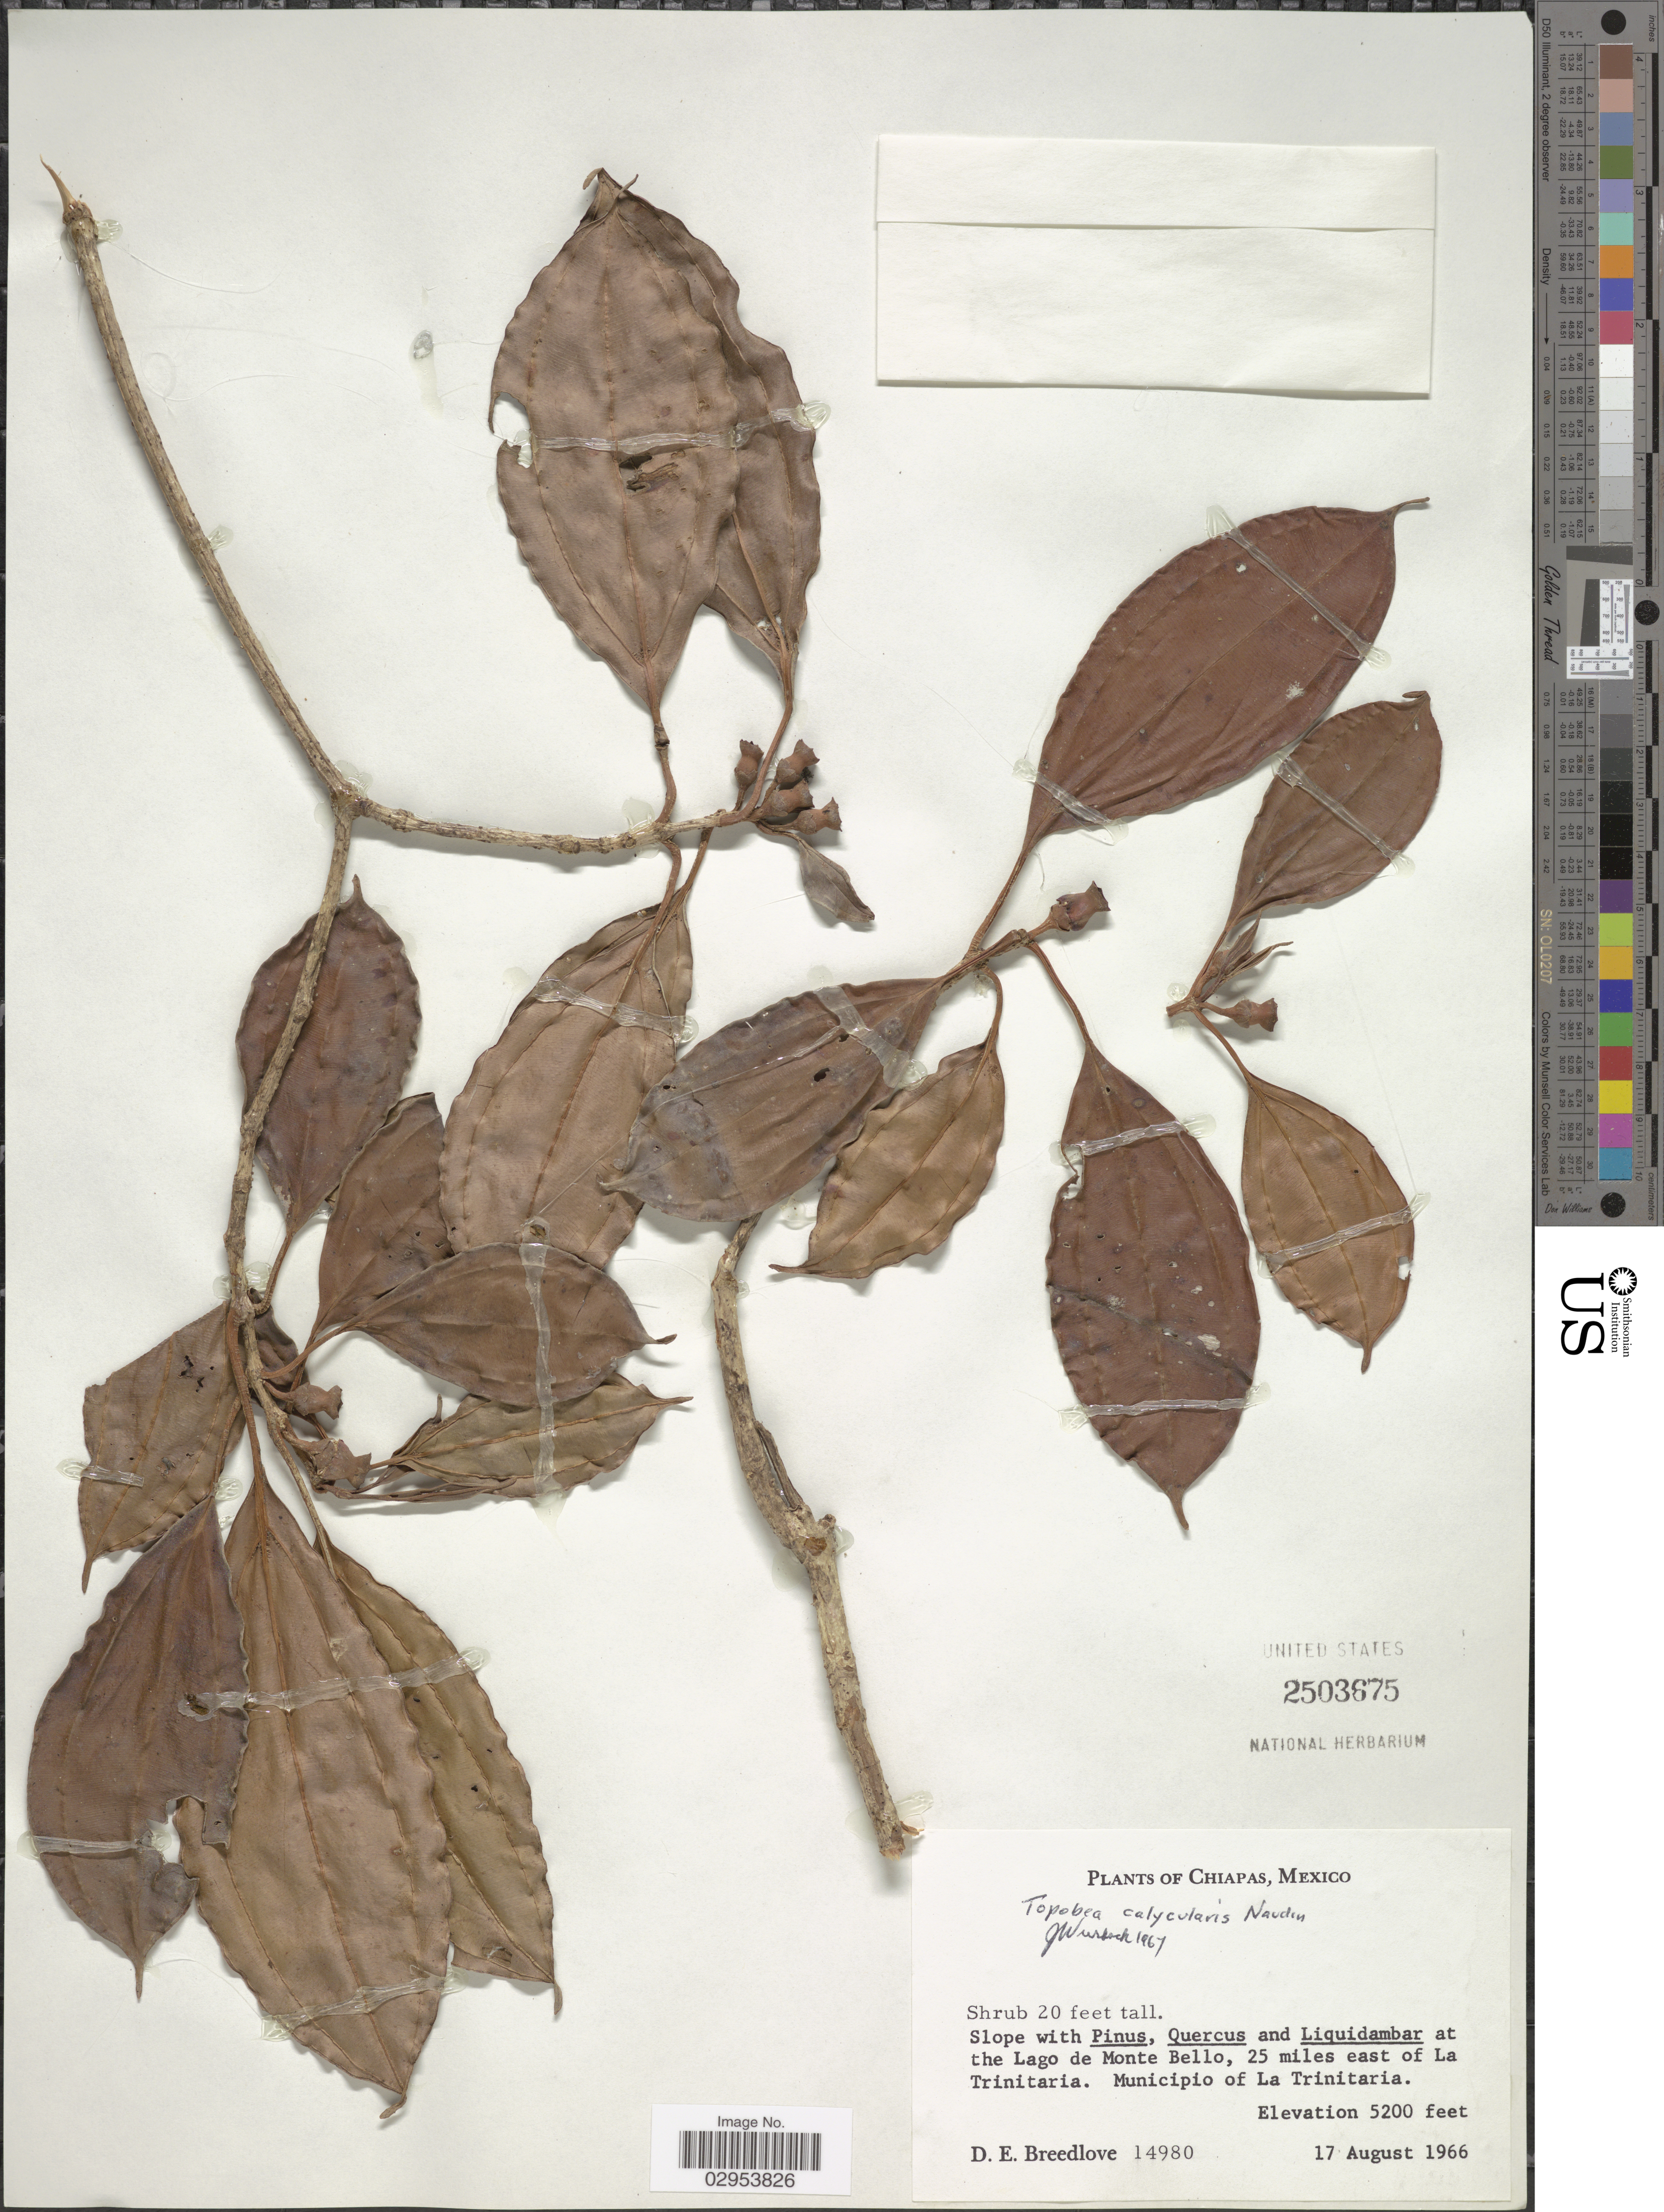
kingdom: Plantae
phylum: Tracheophyta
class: Magnoliopsida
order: Myrtales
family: Melastomataceae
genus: Topobea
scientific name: Topobea calycularis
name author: Naudin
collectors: D. E. Breedlove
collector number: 14980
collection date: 1966-08-17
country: Mexico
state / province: Chiapas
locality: At the Lago de Monte Bello, 25 miles east of La Trinitaria. Municipio of La Trinitaria.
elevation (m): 1585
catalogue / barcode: US 2503675